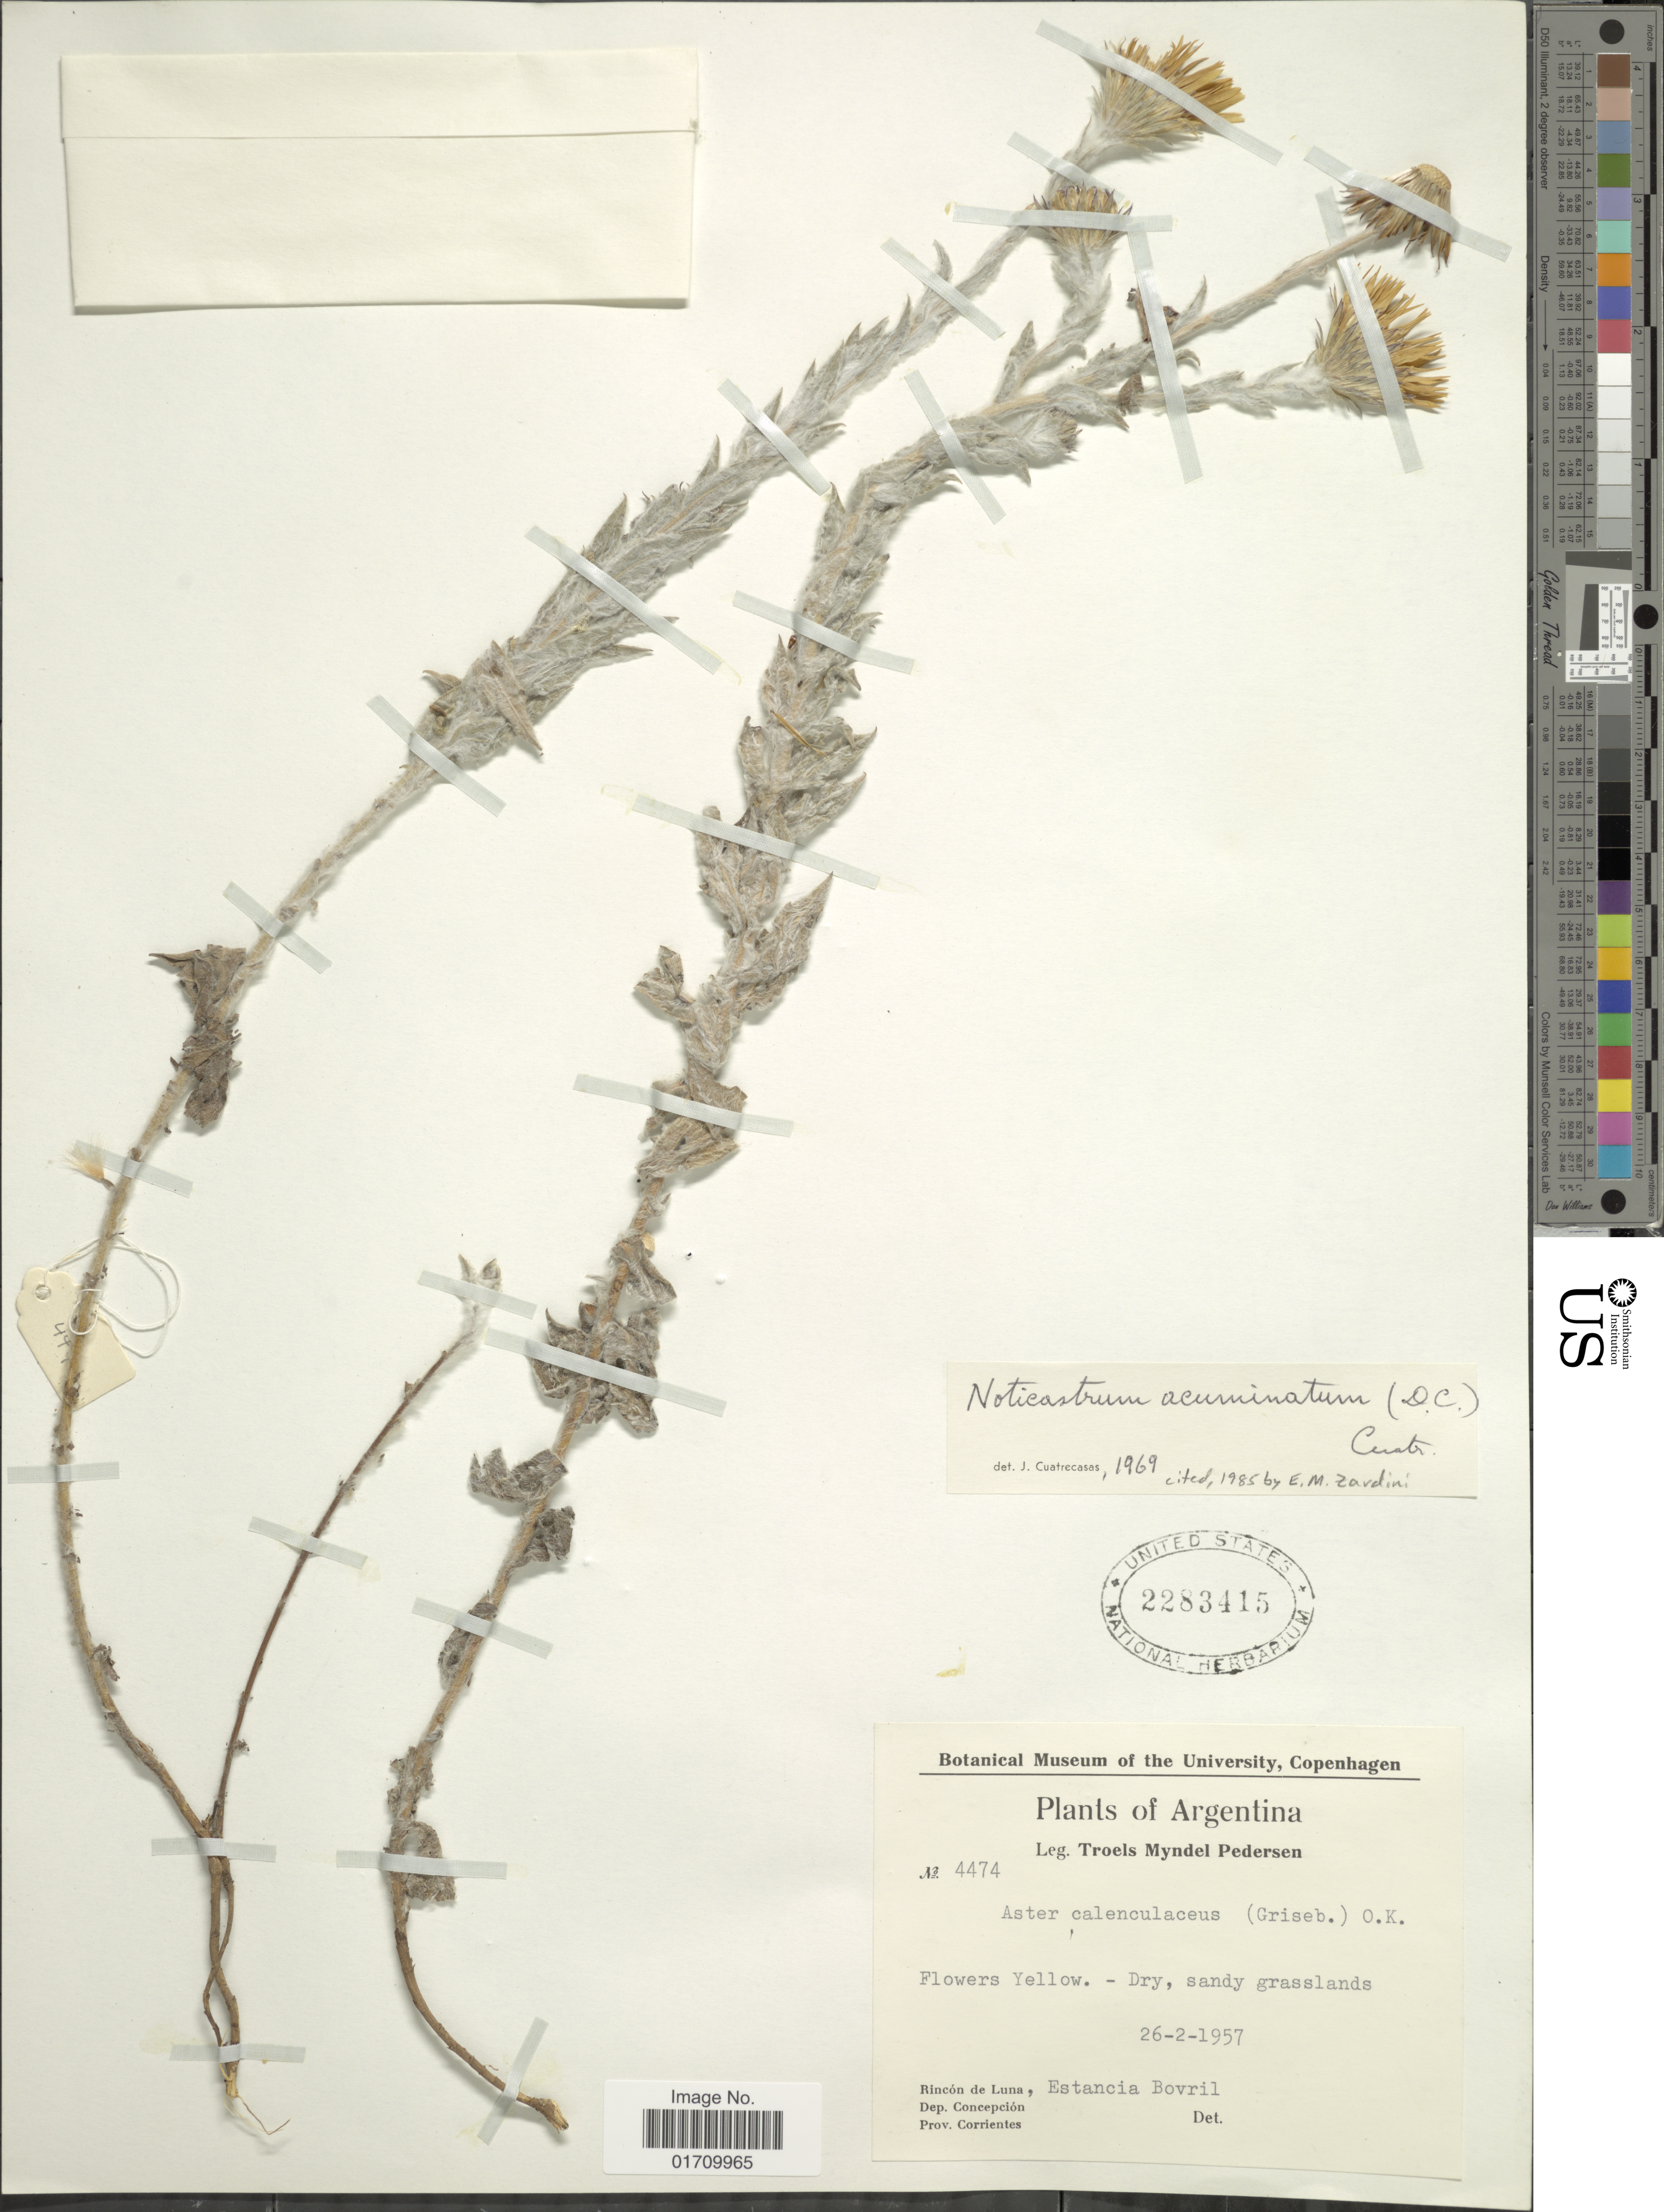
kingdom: Plantae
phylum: Tracheophyta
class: Magnoliopsida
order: Asterales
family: Asteraceae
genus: Noticastrum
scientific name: Noticastrum acuminatum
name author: (DC.) Cuatrec.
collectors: T. Pederson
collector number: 4474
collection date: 1957-02-26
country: Argentina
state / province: Corrientes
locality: Rincon de Luna, Dep. Concepcion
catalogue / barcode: US 2283415